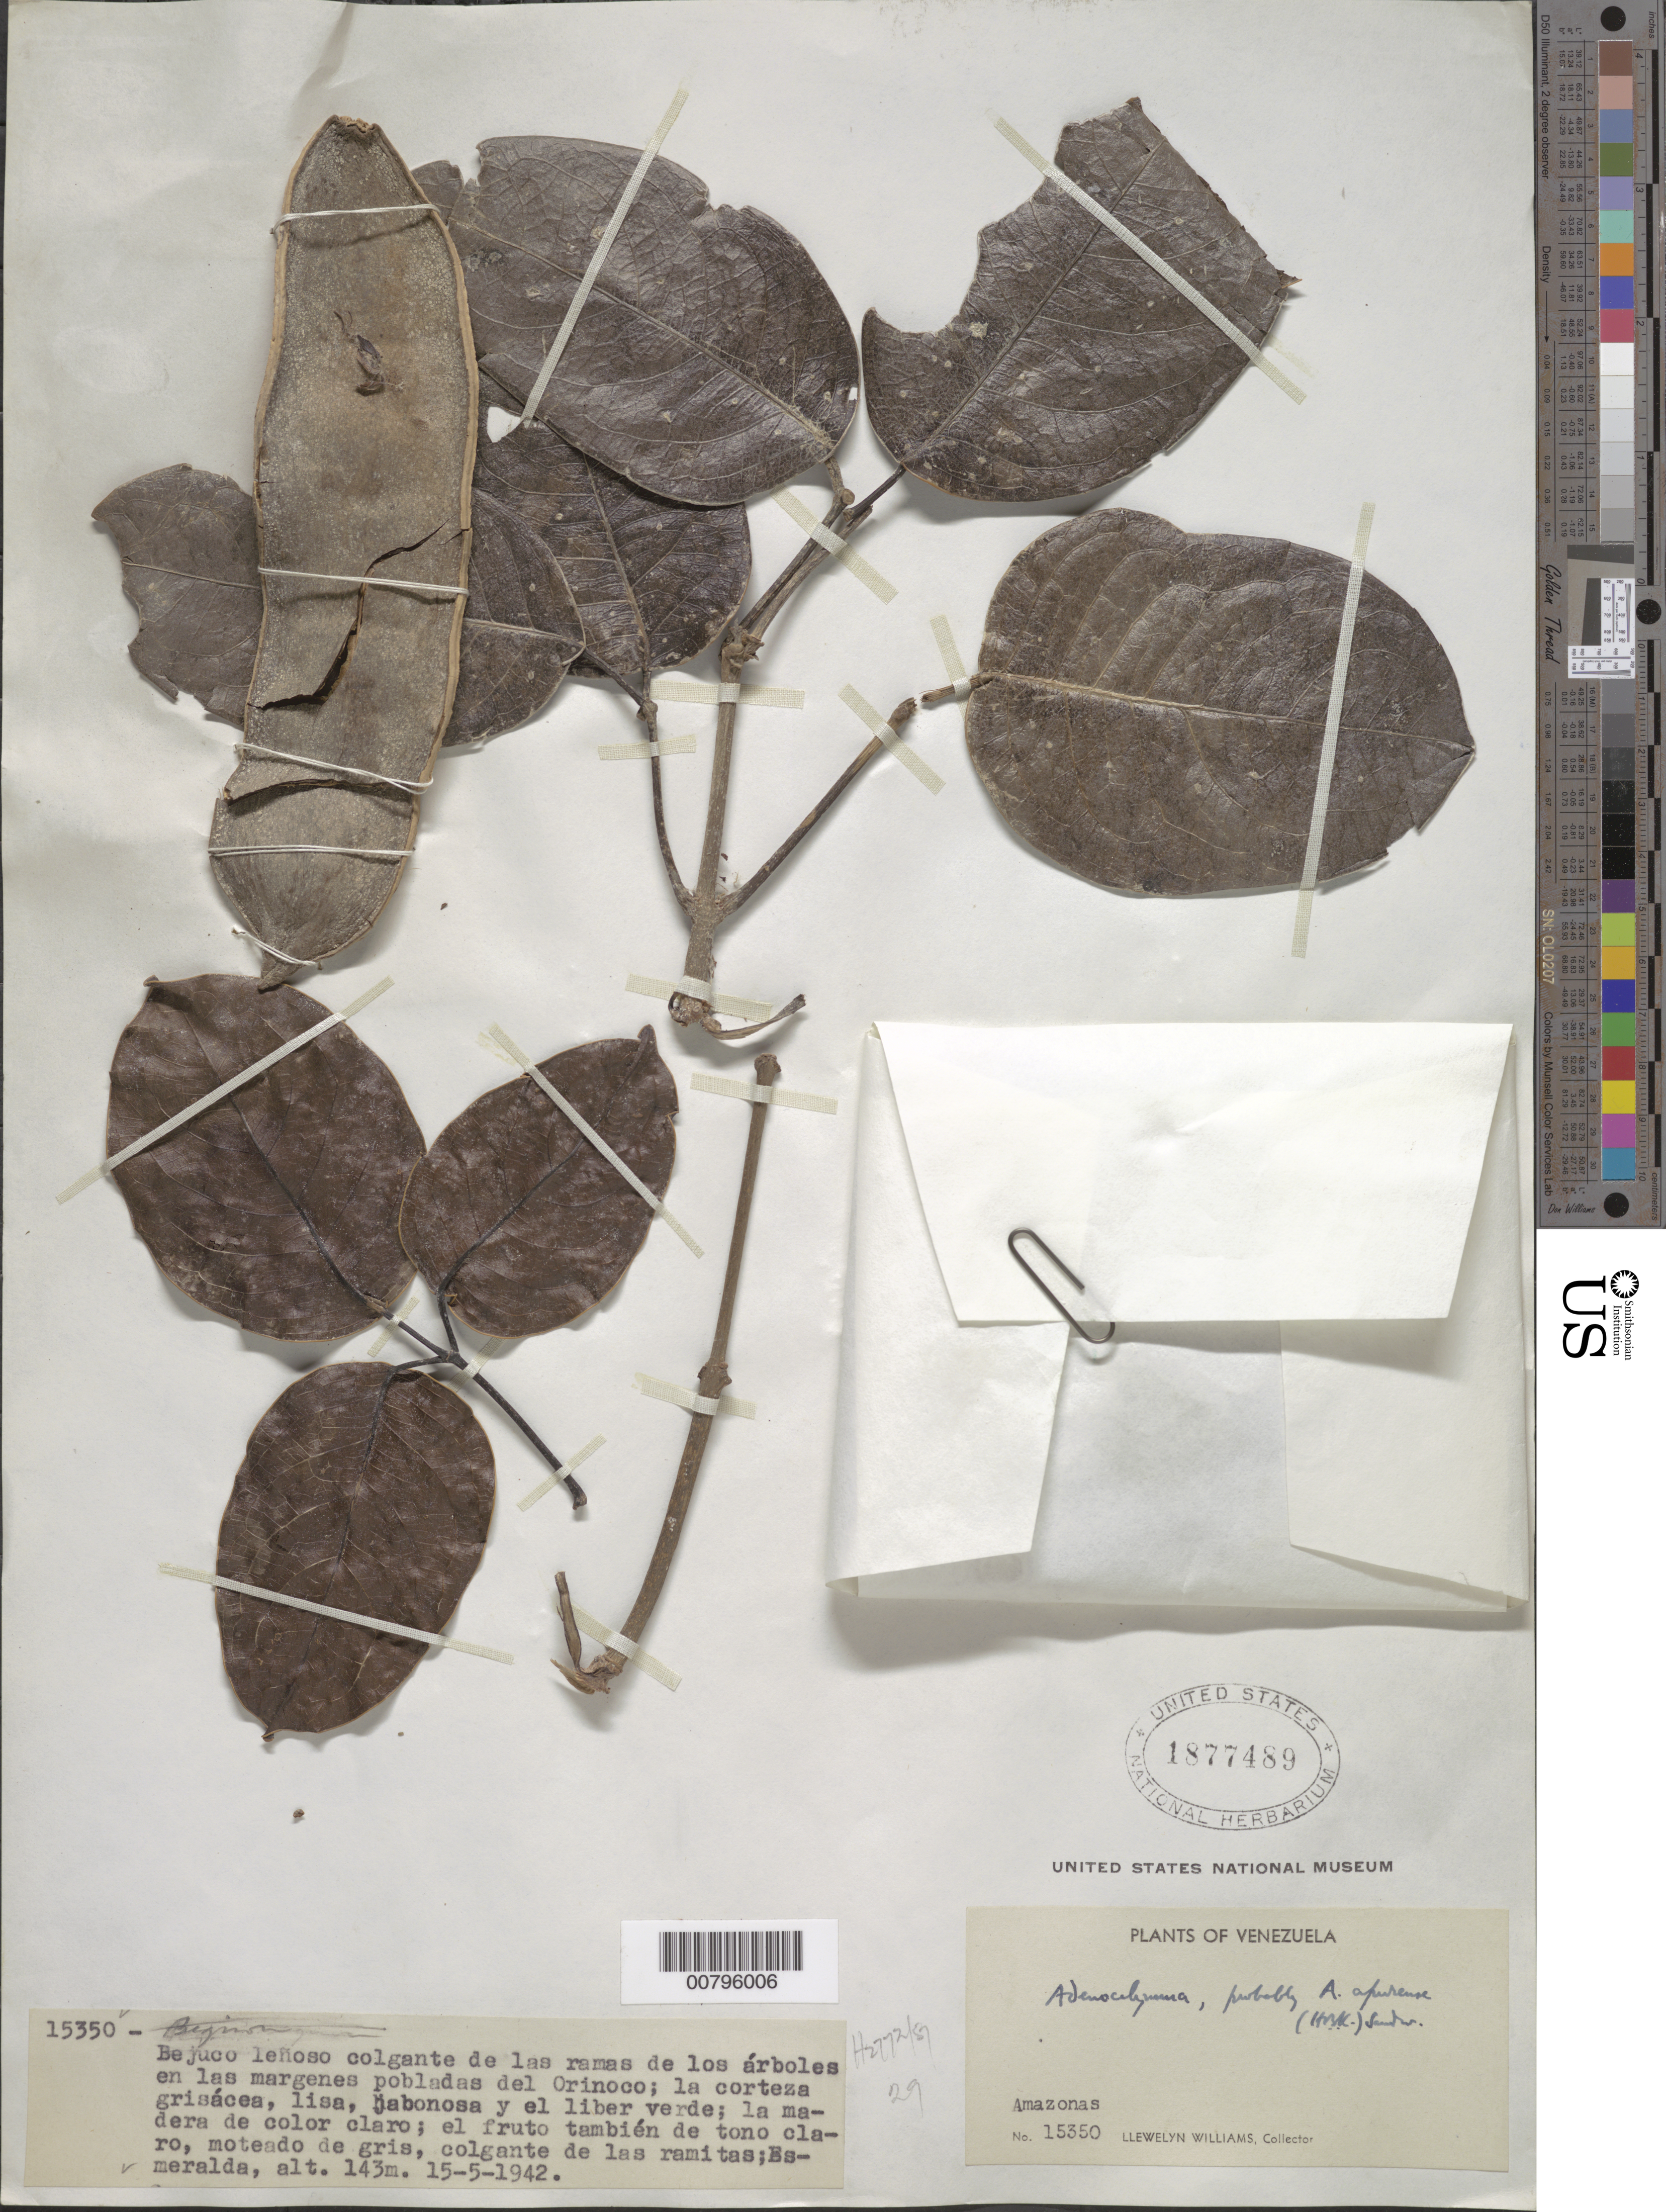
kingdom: Plantae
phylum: Tracheophyta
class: Magnoliopsida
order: Lamiales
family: Bignoniaceae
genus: Adenocalymma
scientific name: Adenocalymma apurense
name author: (Kunth) Sandwith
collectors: Ll. Williams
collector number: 15350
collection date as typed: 15-May-42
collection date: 1942-05-15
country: Venezuela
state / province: Amazonas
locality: Esmeralda, Alto Orinoco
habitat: Las ramas de los arboles en las margenes pobladas del rio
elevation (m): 143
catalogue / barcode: US 1877489